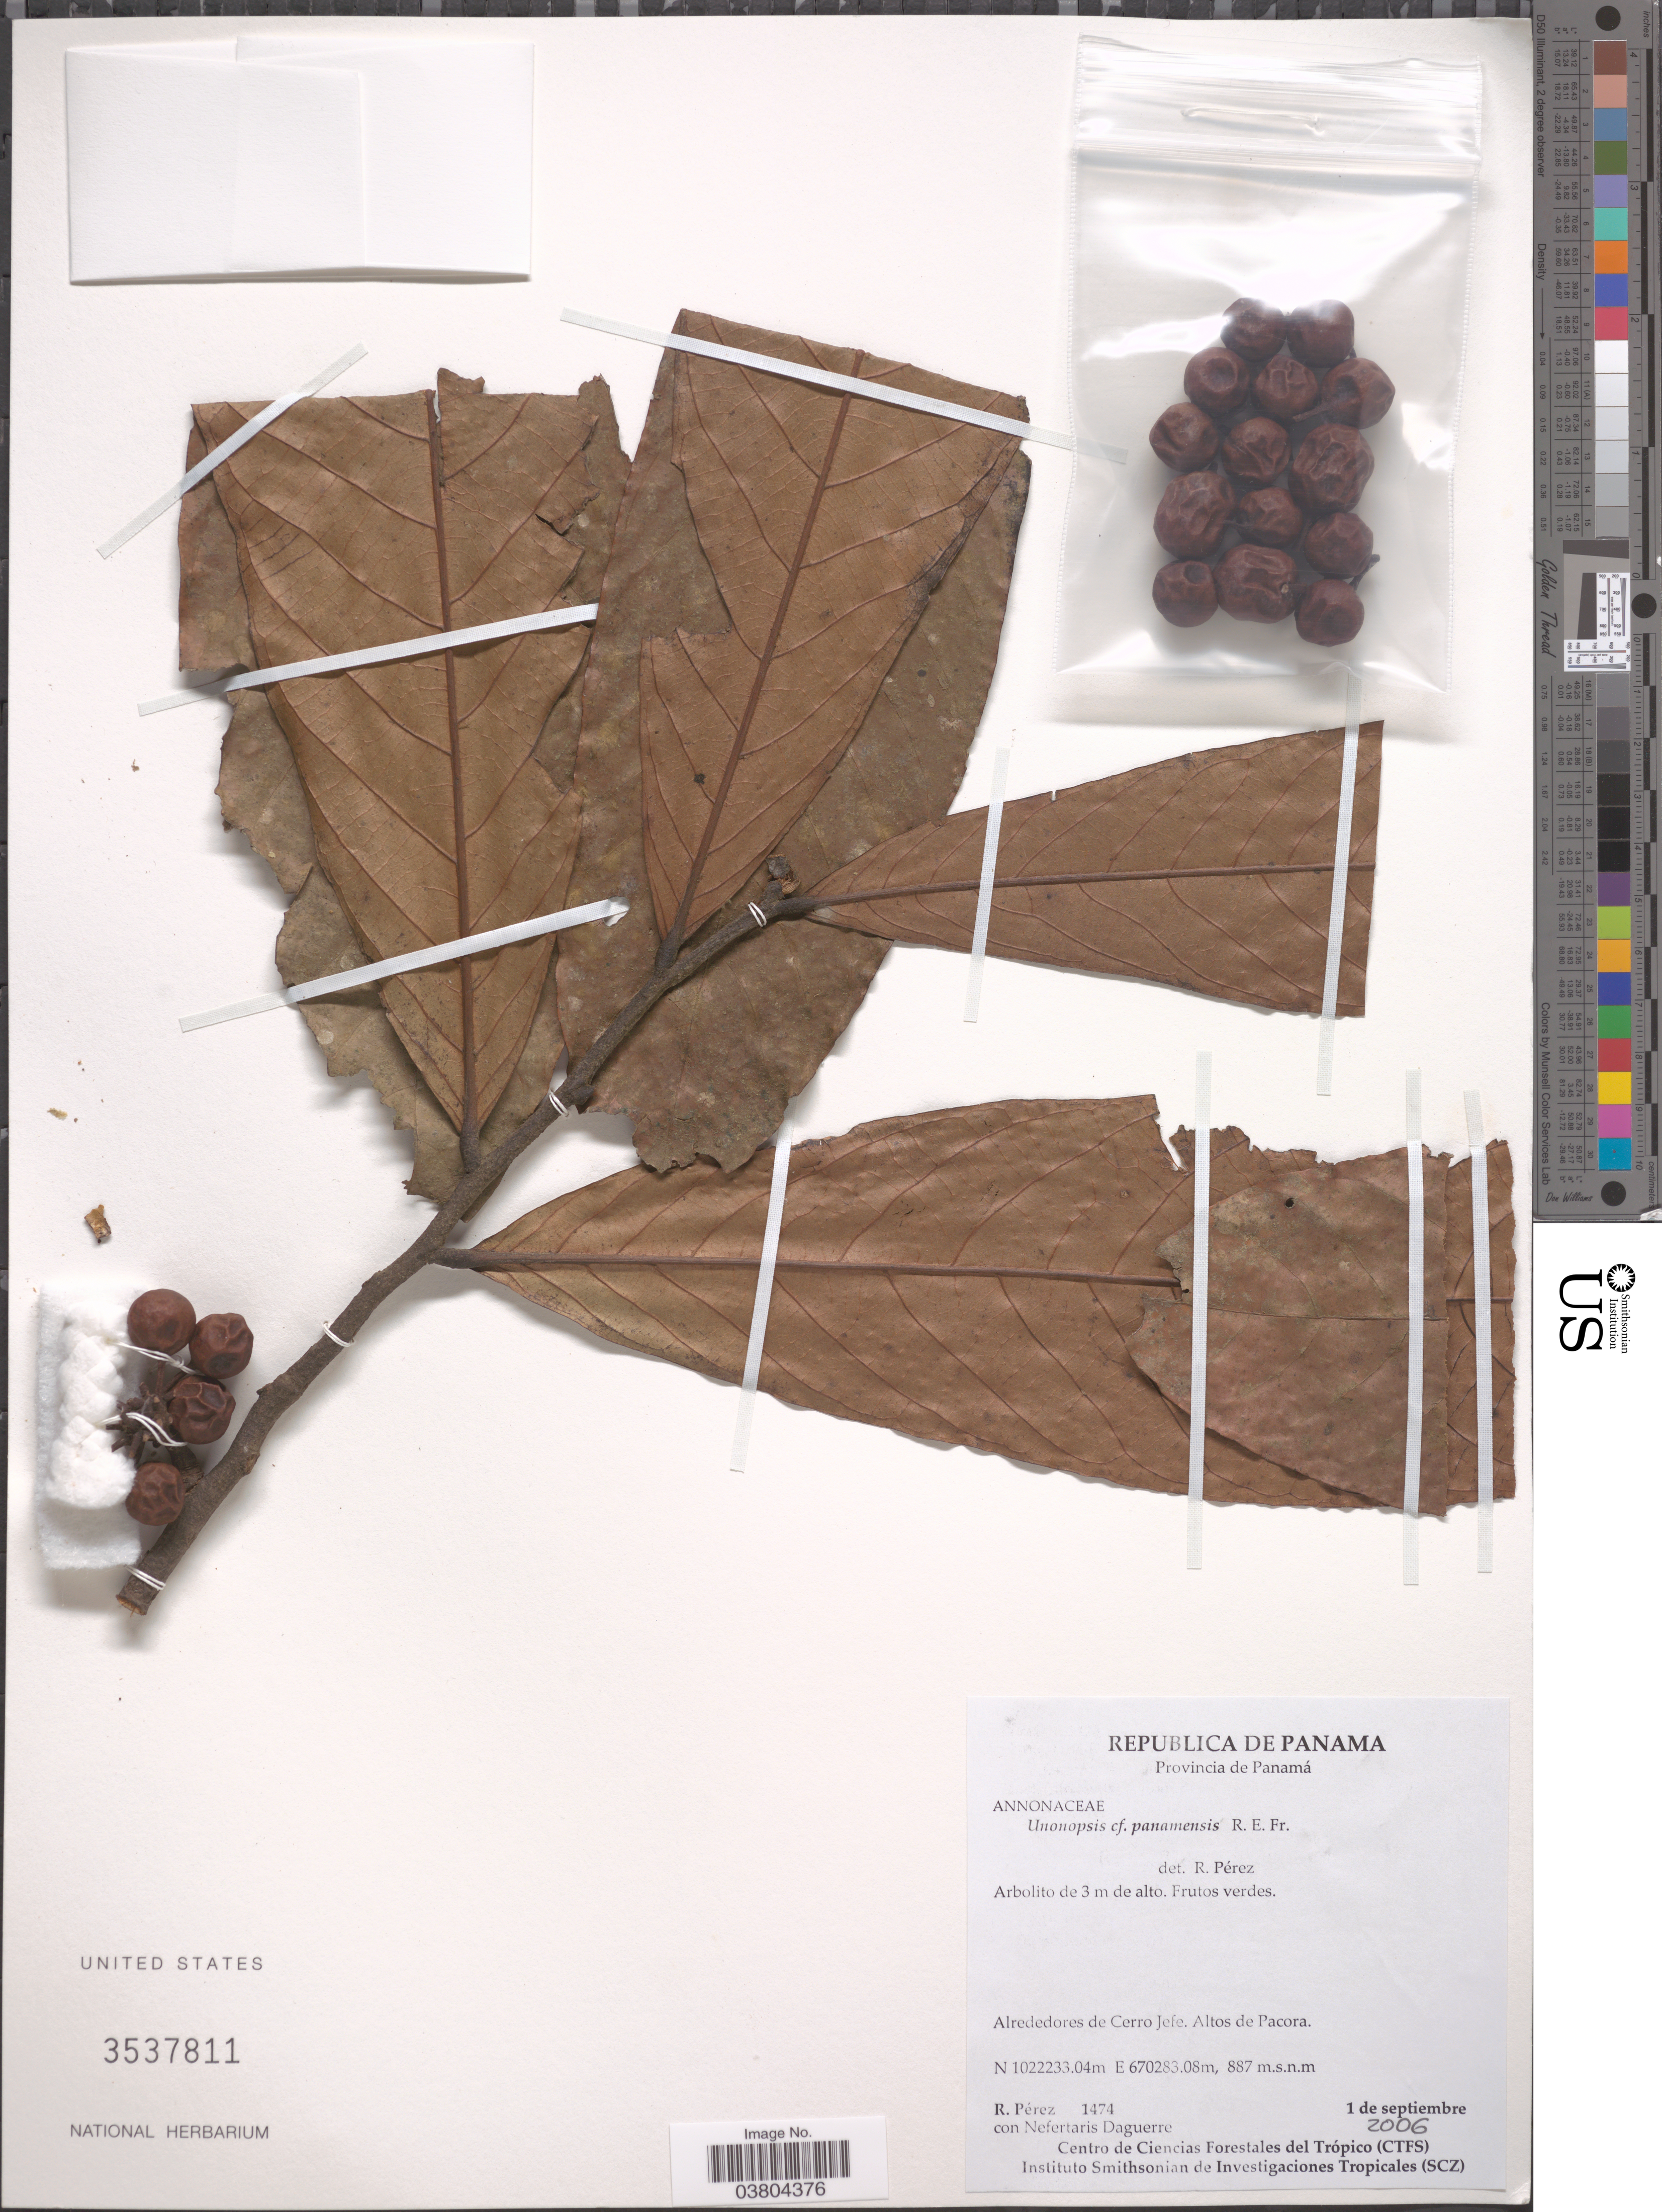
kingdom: Plantae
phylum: Tracheophyta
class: Magnoliopsida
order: Magnoliales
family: Annonaceae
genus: Unonopsis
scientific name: Unonopsis panamensis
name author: R.E. Fr.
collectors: R. Perez & N. Daguerre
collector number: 1474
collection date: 2006-09-01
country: Panama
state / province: Panamá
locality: Alrededores de Cerro Jefe. Altos de Pacora.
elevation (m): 887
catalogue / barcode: US 3537811